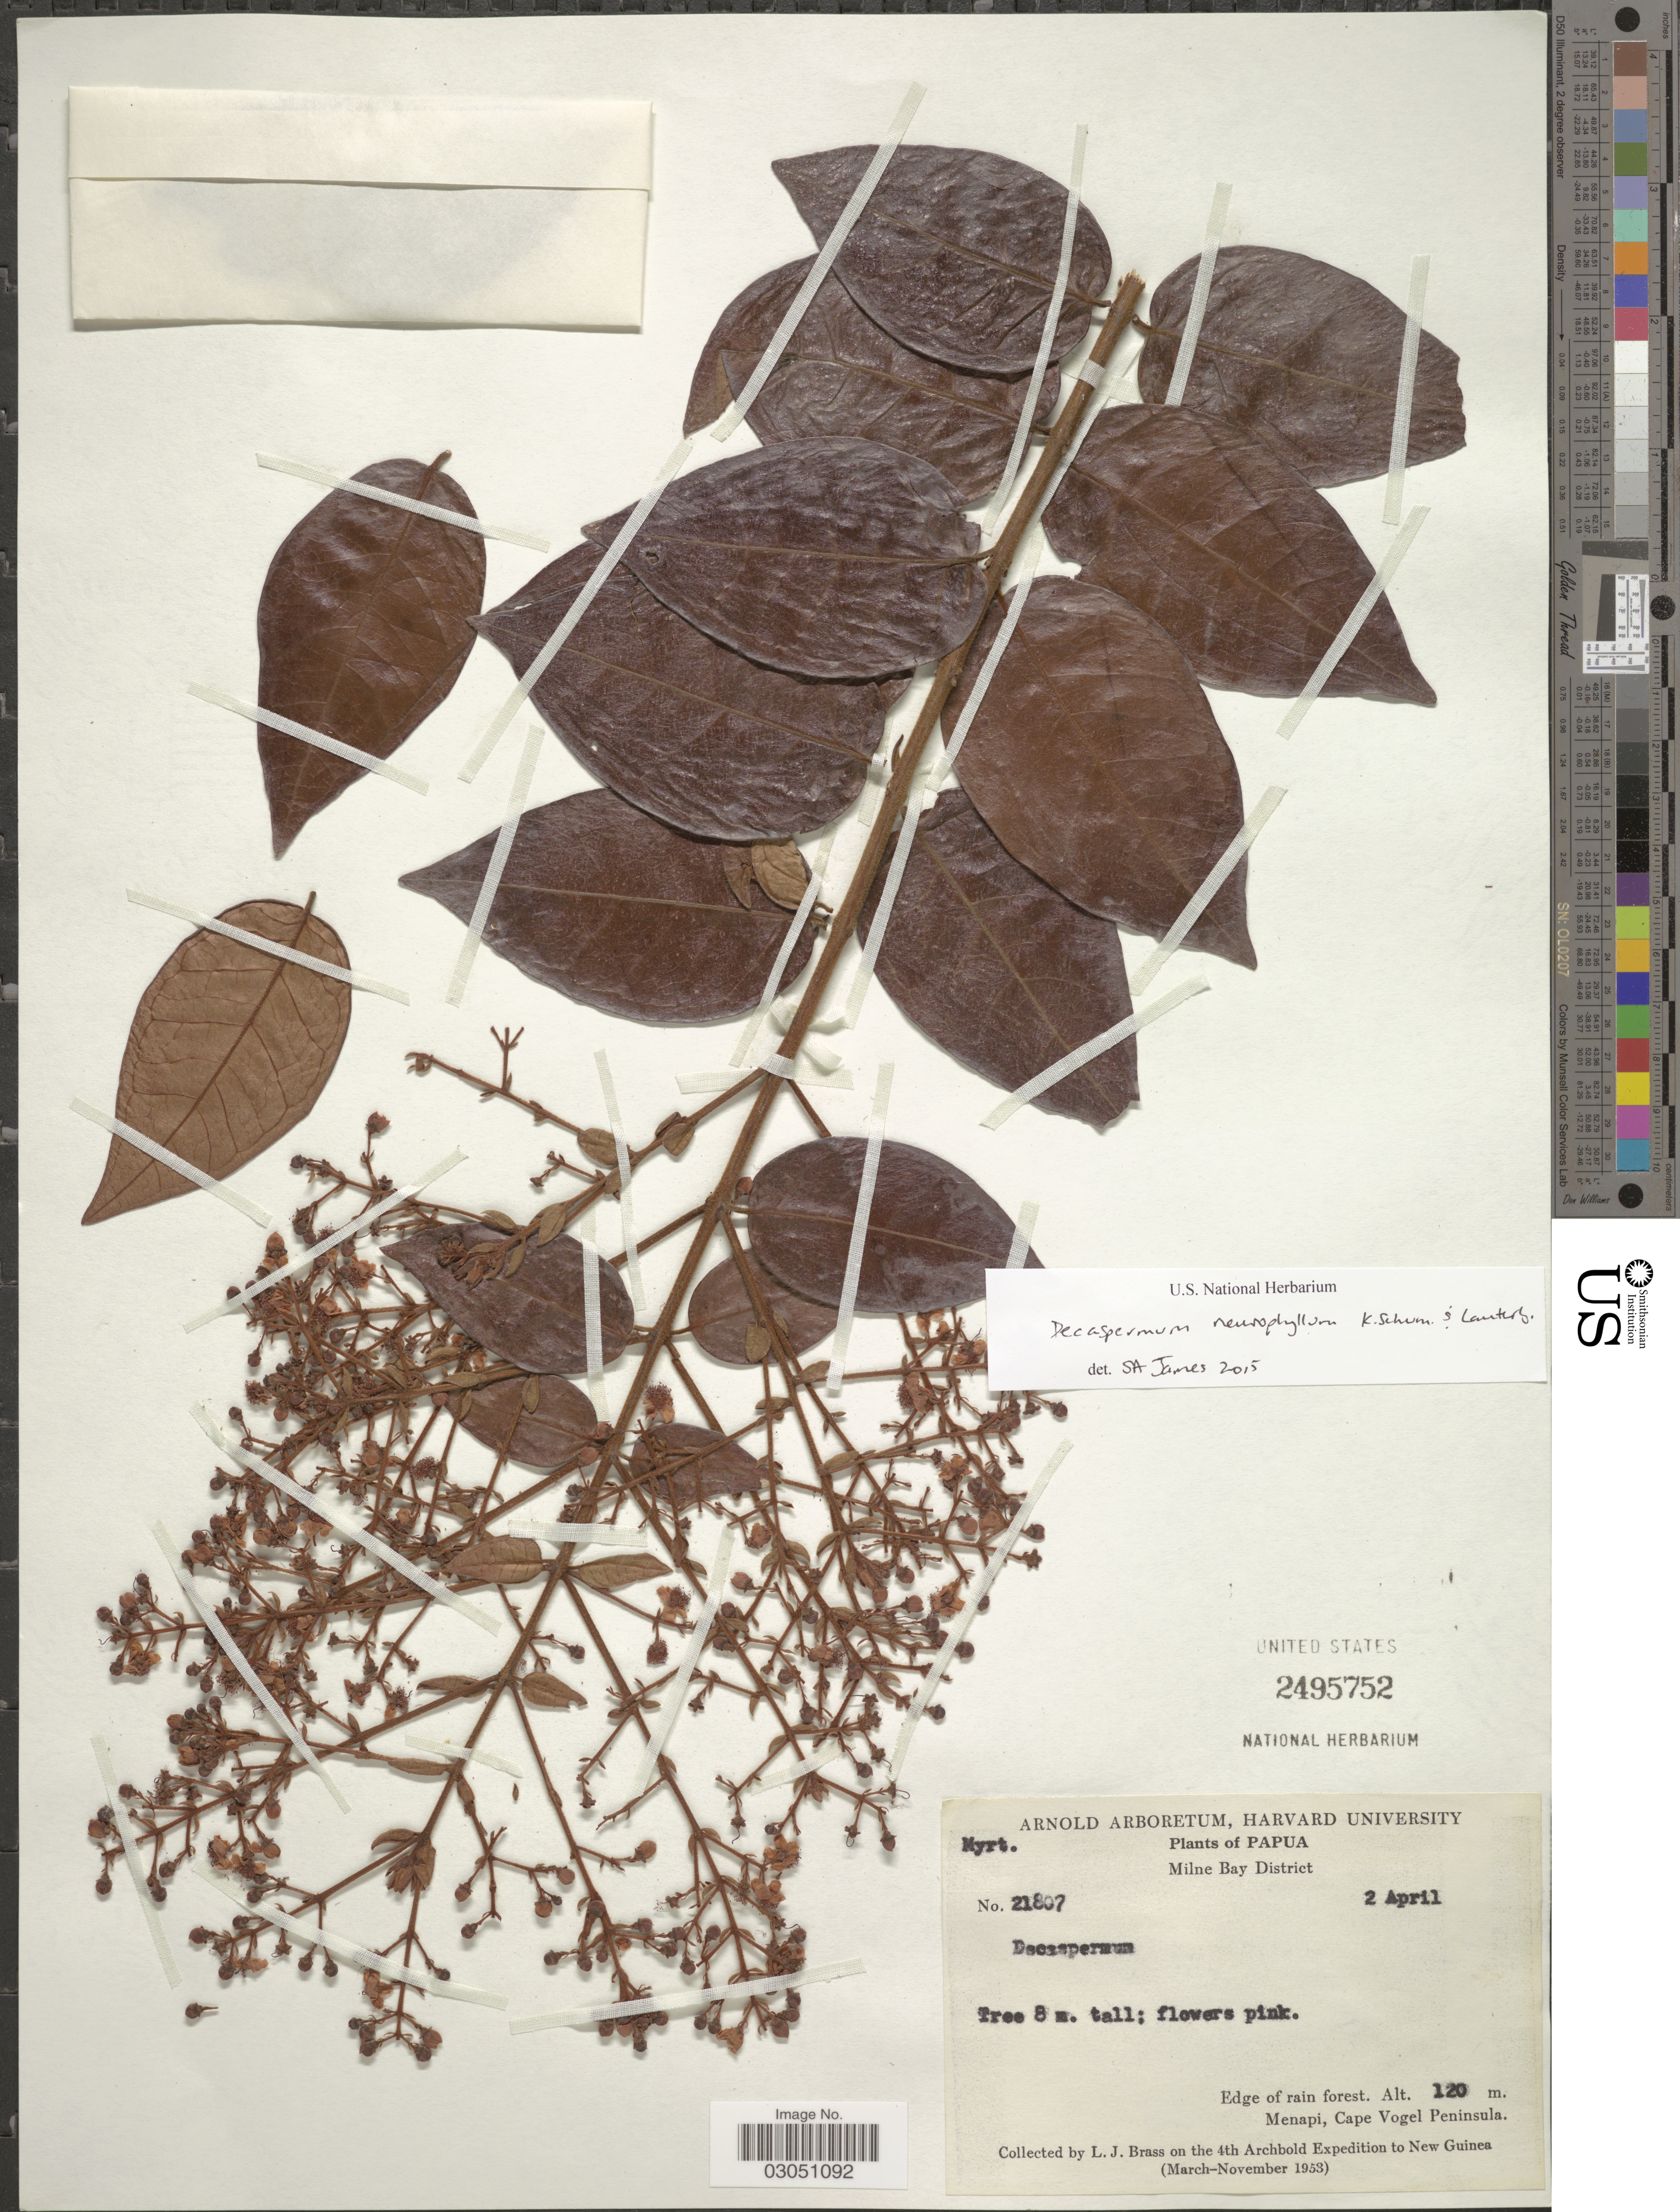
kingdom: Plantae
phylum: Tracheophyta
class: Magnoliopsida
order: Myrtales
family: Myrtaceae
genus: Decaspermum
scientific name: Decaspermum neurophyllum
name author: K. Schum. & Lauterb.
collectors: L. J. Brass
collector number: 21807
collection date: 1953-04-02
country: Papua New Guinea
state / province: Milne Bay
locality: Papua. Milne Bay District. Edge of rain forest. Menapi, Cape Vogel Peninsula. New Guinea.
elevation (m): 120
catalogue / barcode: US 2495752